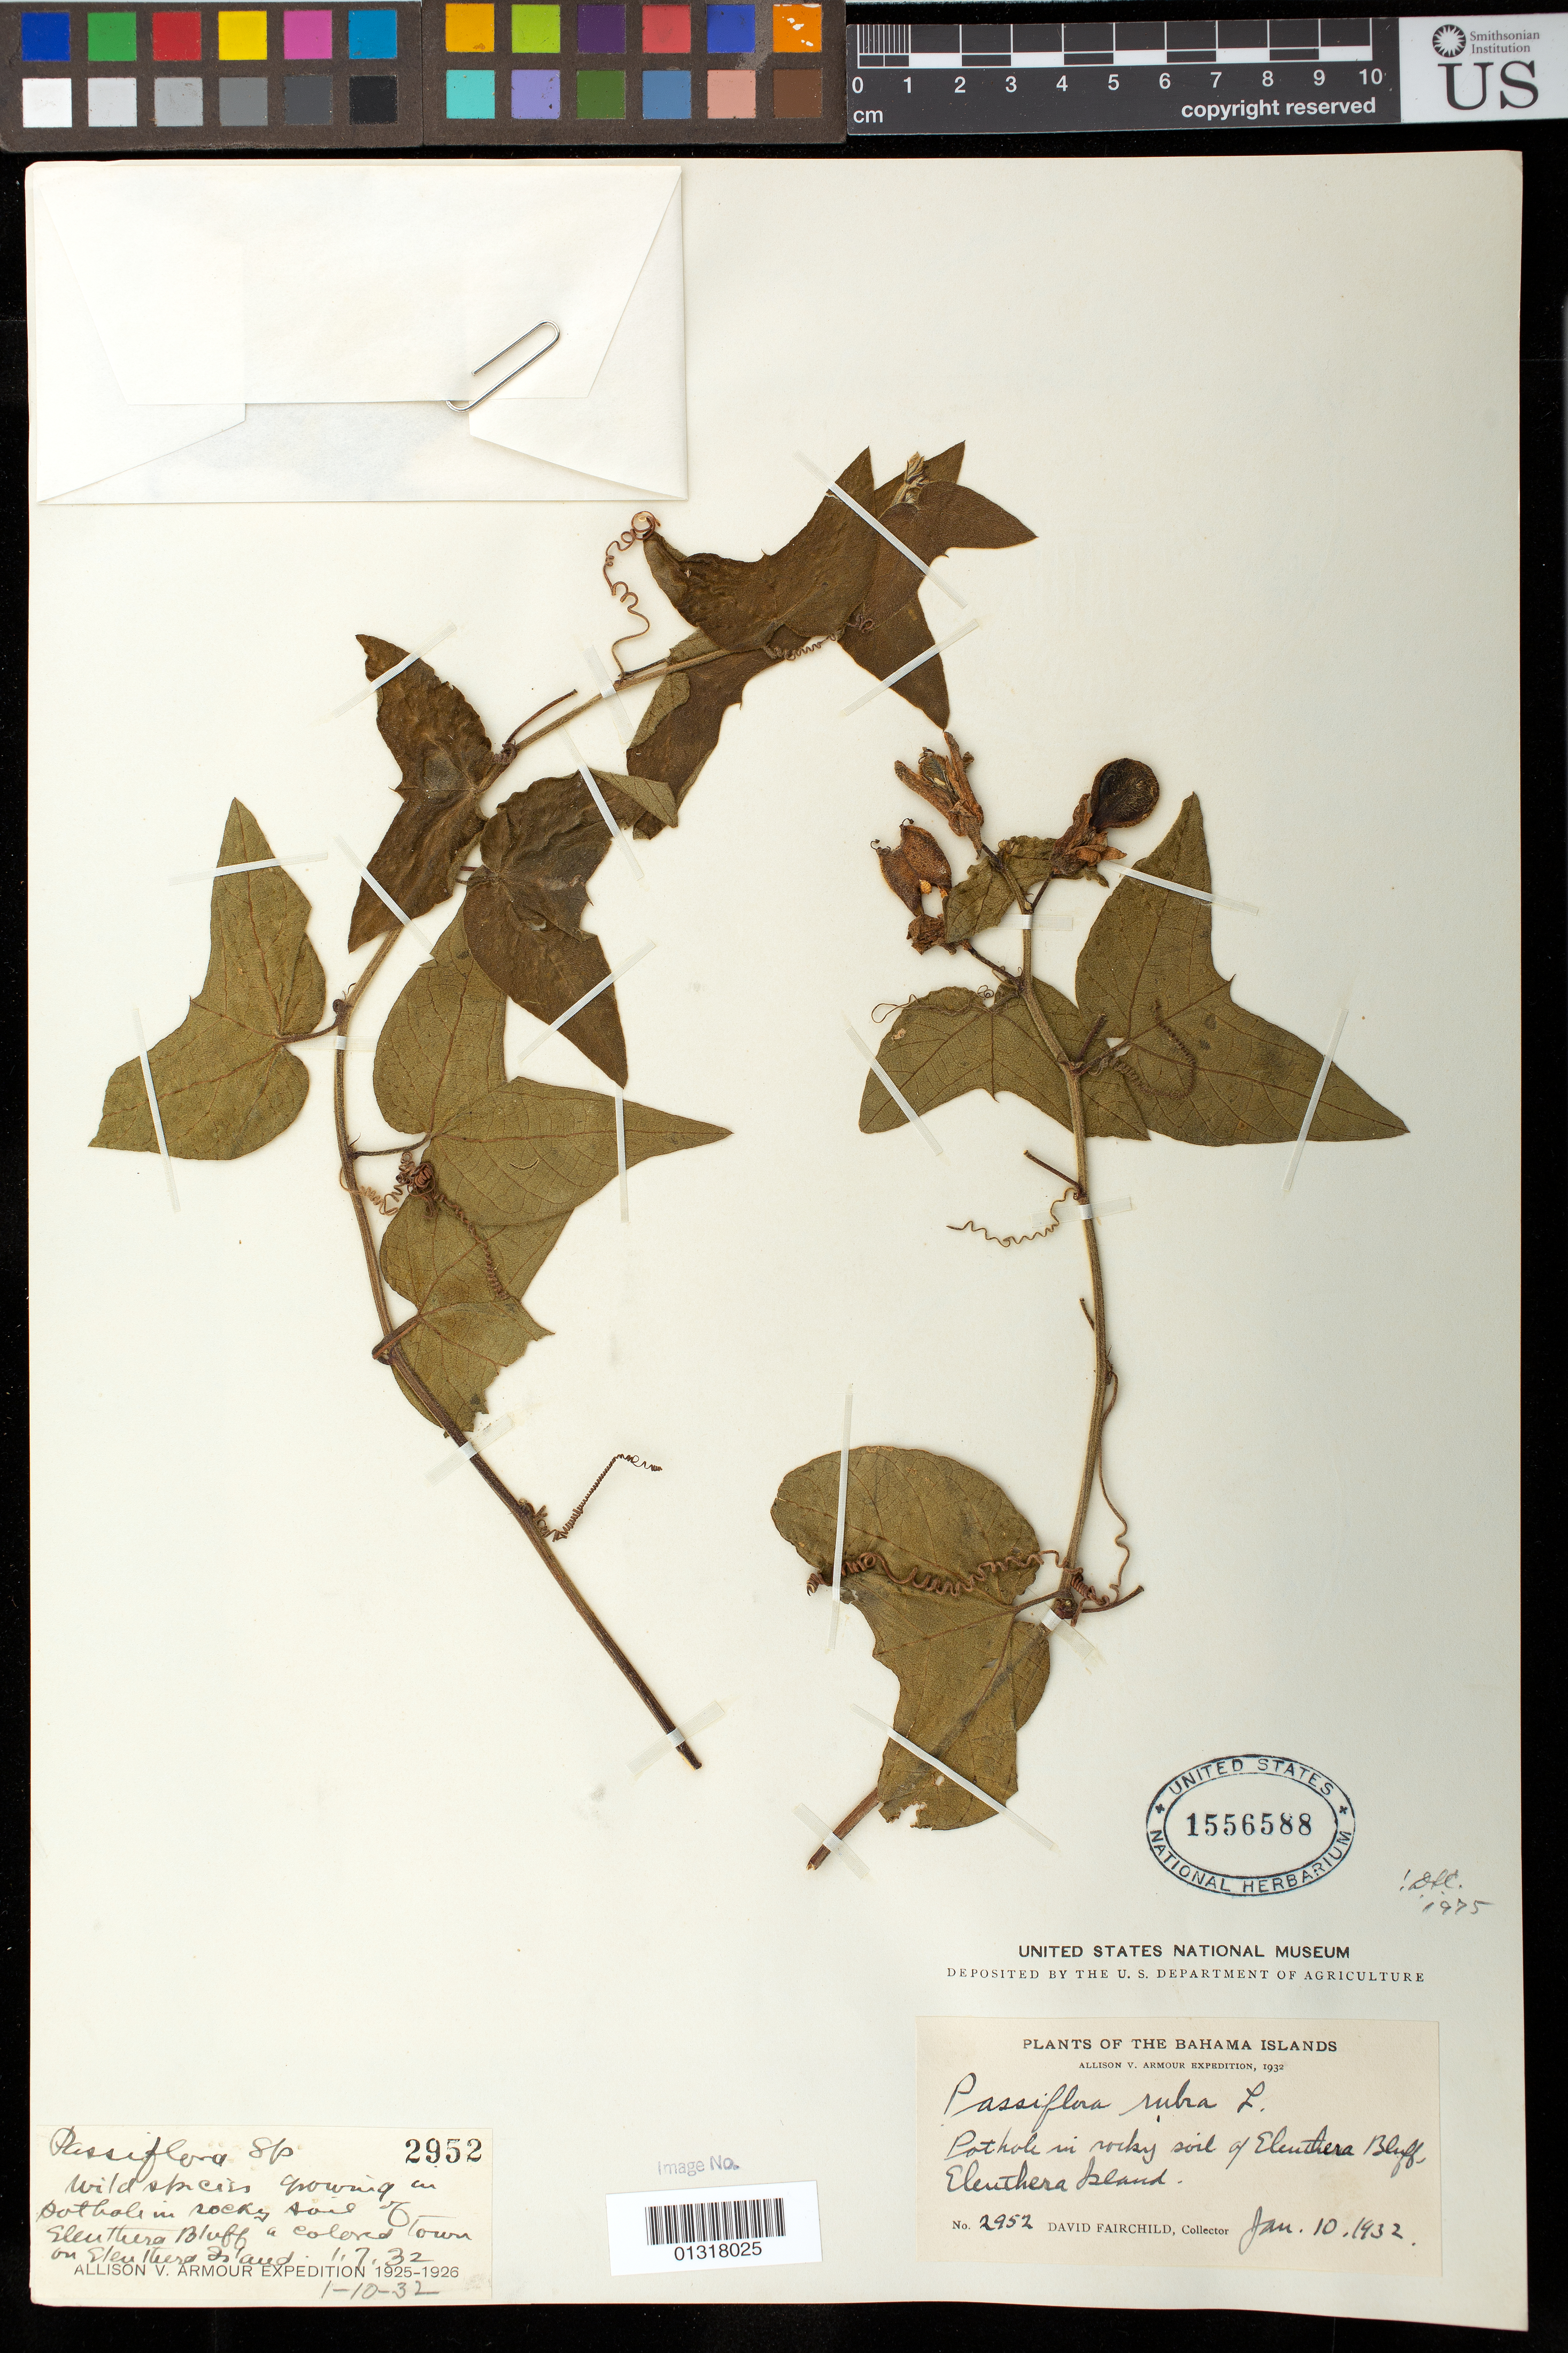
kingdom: Plantae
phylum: Tracheophyta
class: Magnoliopsida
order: Malpighiales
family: Passifloraceae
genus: Passiflora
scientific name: Passiflora rubra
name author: L.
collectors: D. Fairchild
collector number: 2952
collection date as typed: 10 Jan 1932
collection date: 1932-01-10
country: Bahamas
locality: Eleuthera Bluff, Eleuthera Island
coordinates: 0 N, 0 E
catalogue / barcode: US 1556588